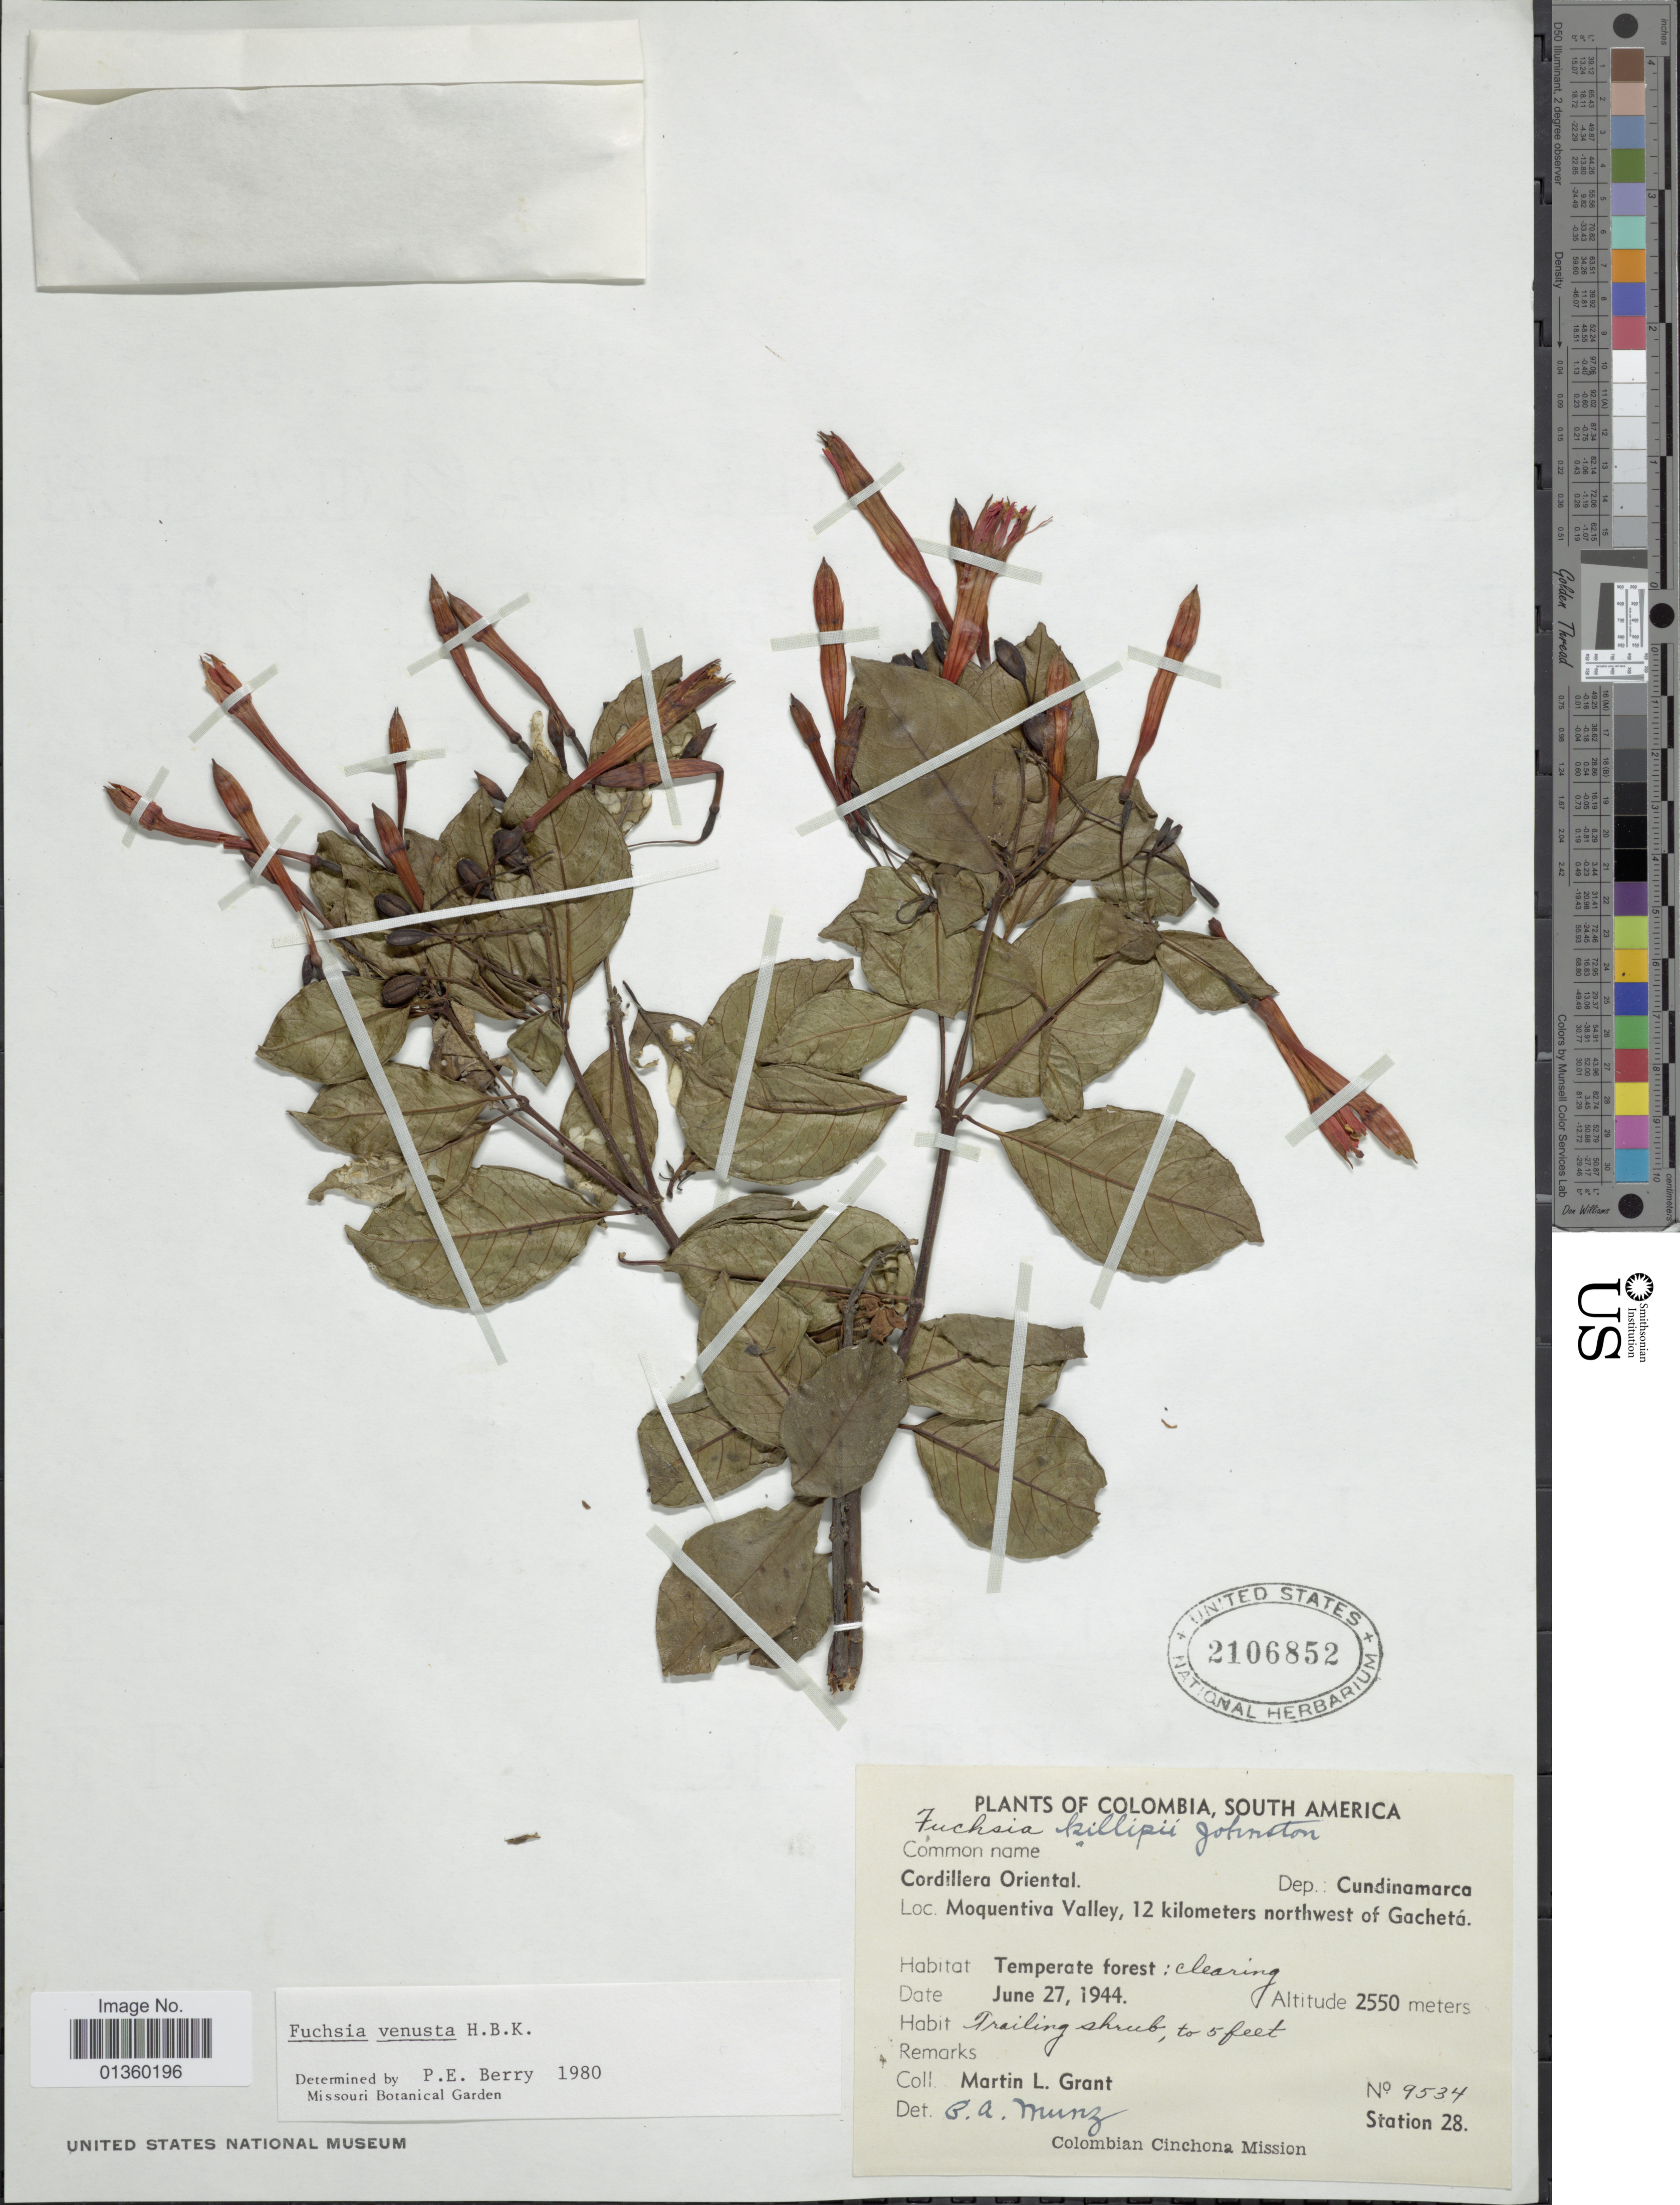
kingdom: Plantae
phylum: Tracheophyta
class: Magnoliopsida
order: Myrtales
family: Onagraceae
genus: Fuchsia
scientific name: Fuchsia venusta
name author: Kunth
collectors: M. L. Grant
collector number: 9534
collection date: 1944-06-27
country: Colombia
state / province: Cundinamarca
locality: Cordillera Oriental, Moquentiva Valley, 12 kilometers northwest of Gachetá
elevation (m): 2550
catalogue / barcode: US 2106852